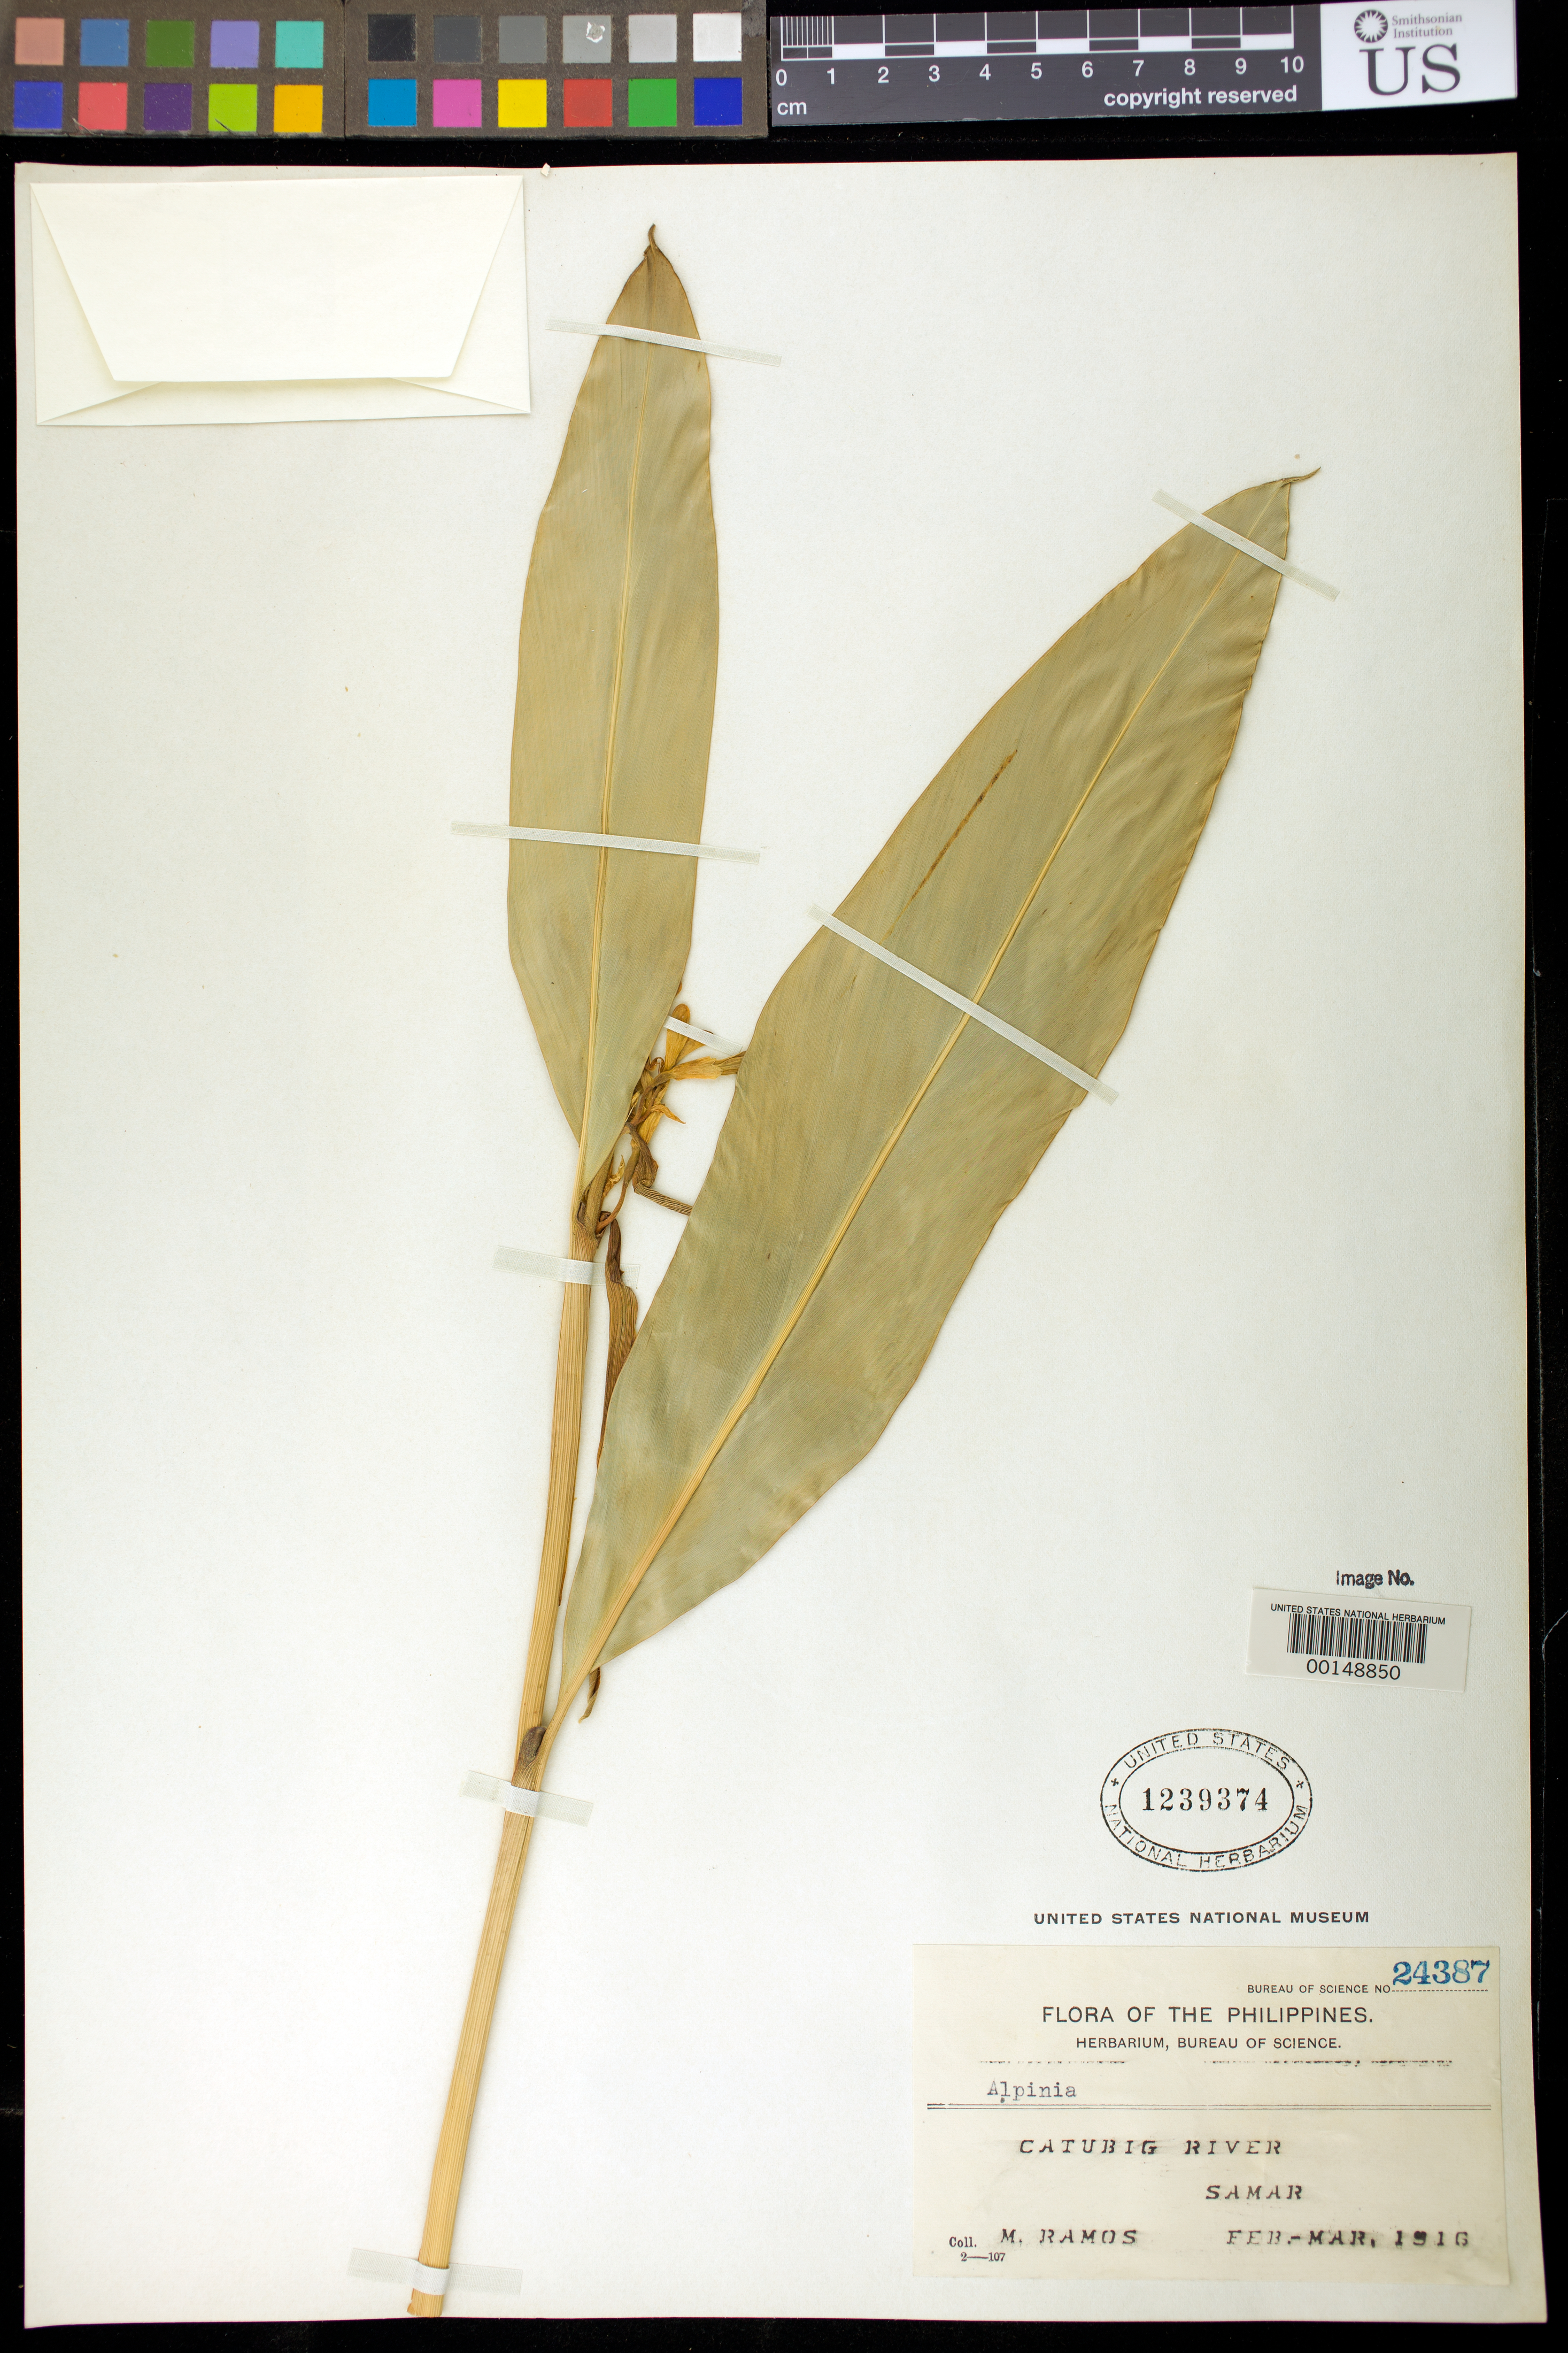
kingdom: Plantae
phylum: Tracheophyta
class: Liliopsida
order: Zingiberales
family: Zingiberaceae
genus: Alpinia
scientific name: Alpinia sp.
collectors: M. Ramos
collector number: Bur. Sci. 24387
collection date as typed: Feb 1916 to -- Mar 1916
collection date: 1916-02/1916-03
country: Philippines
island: Samar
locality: Catubig river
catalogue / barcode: US 1239374